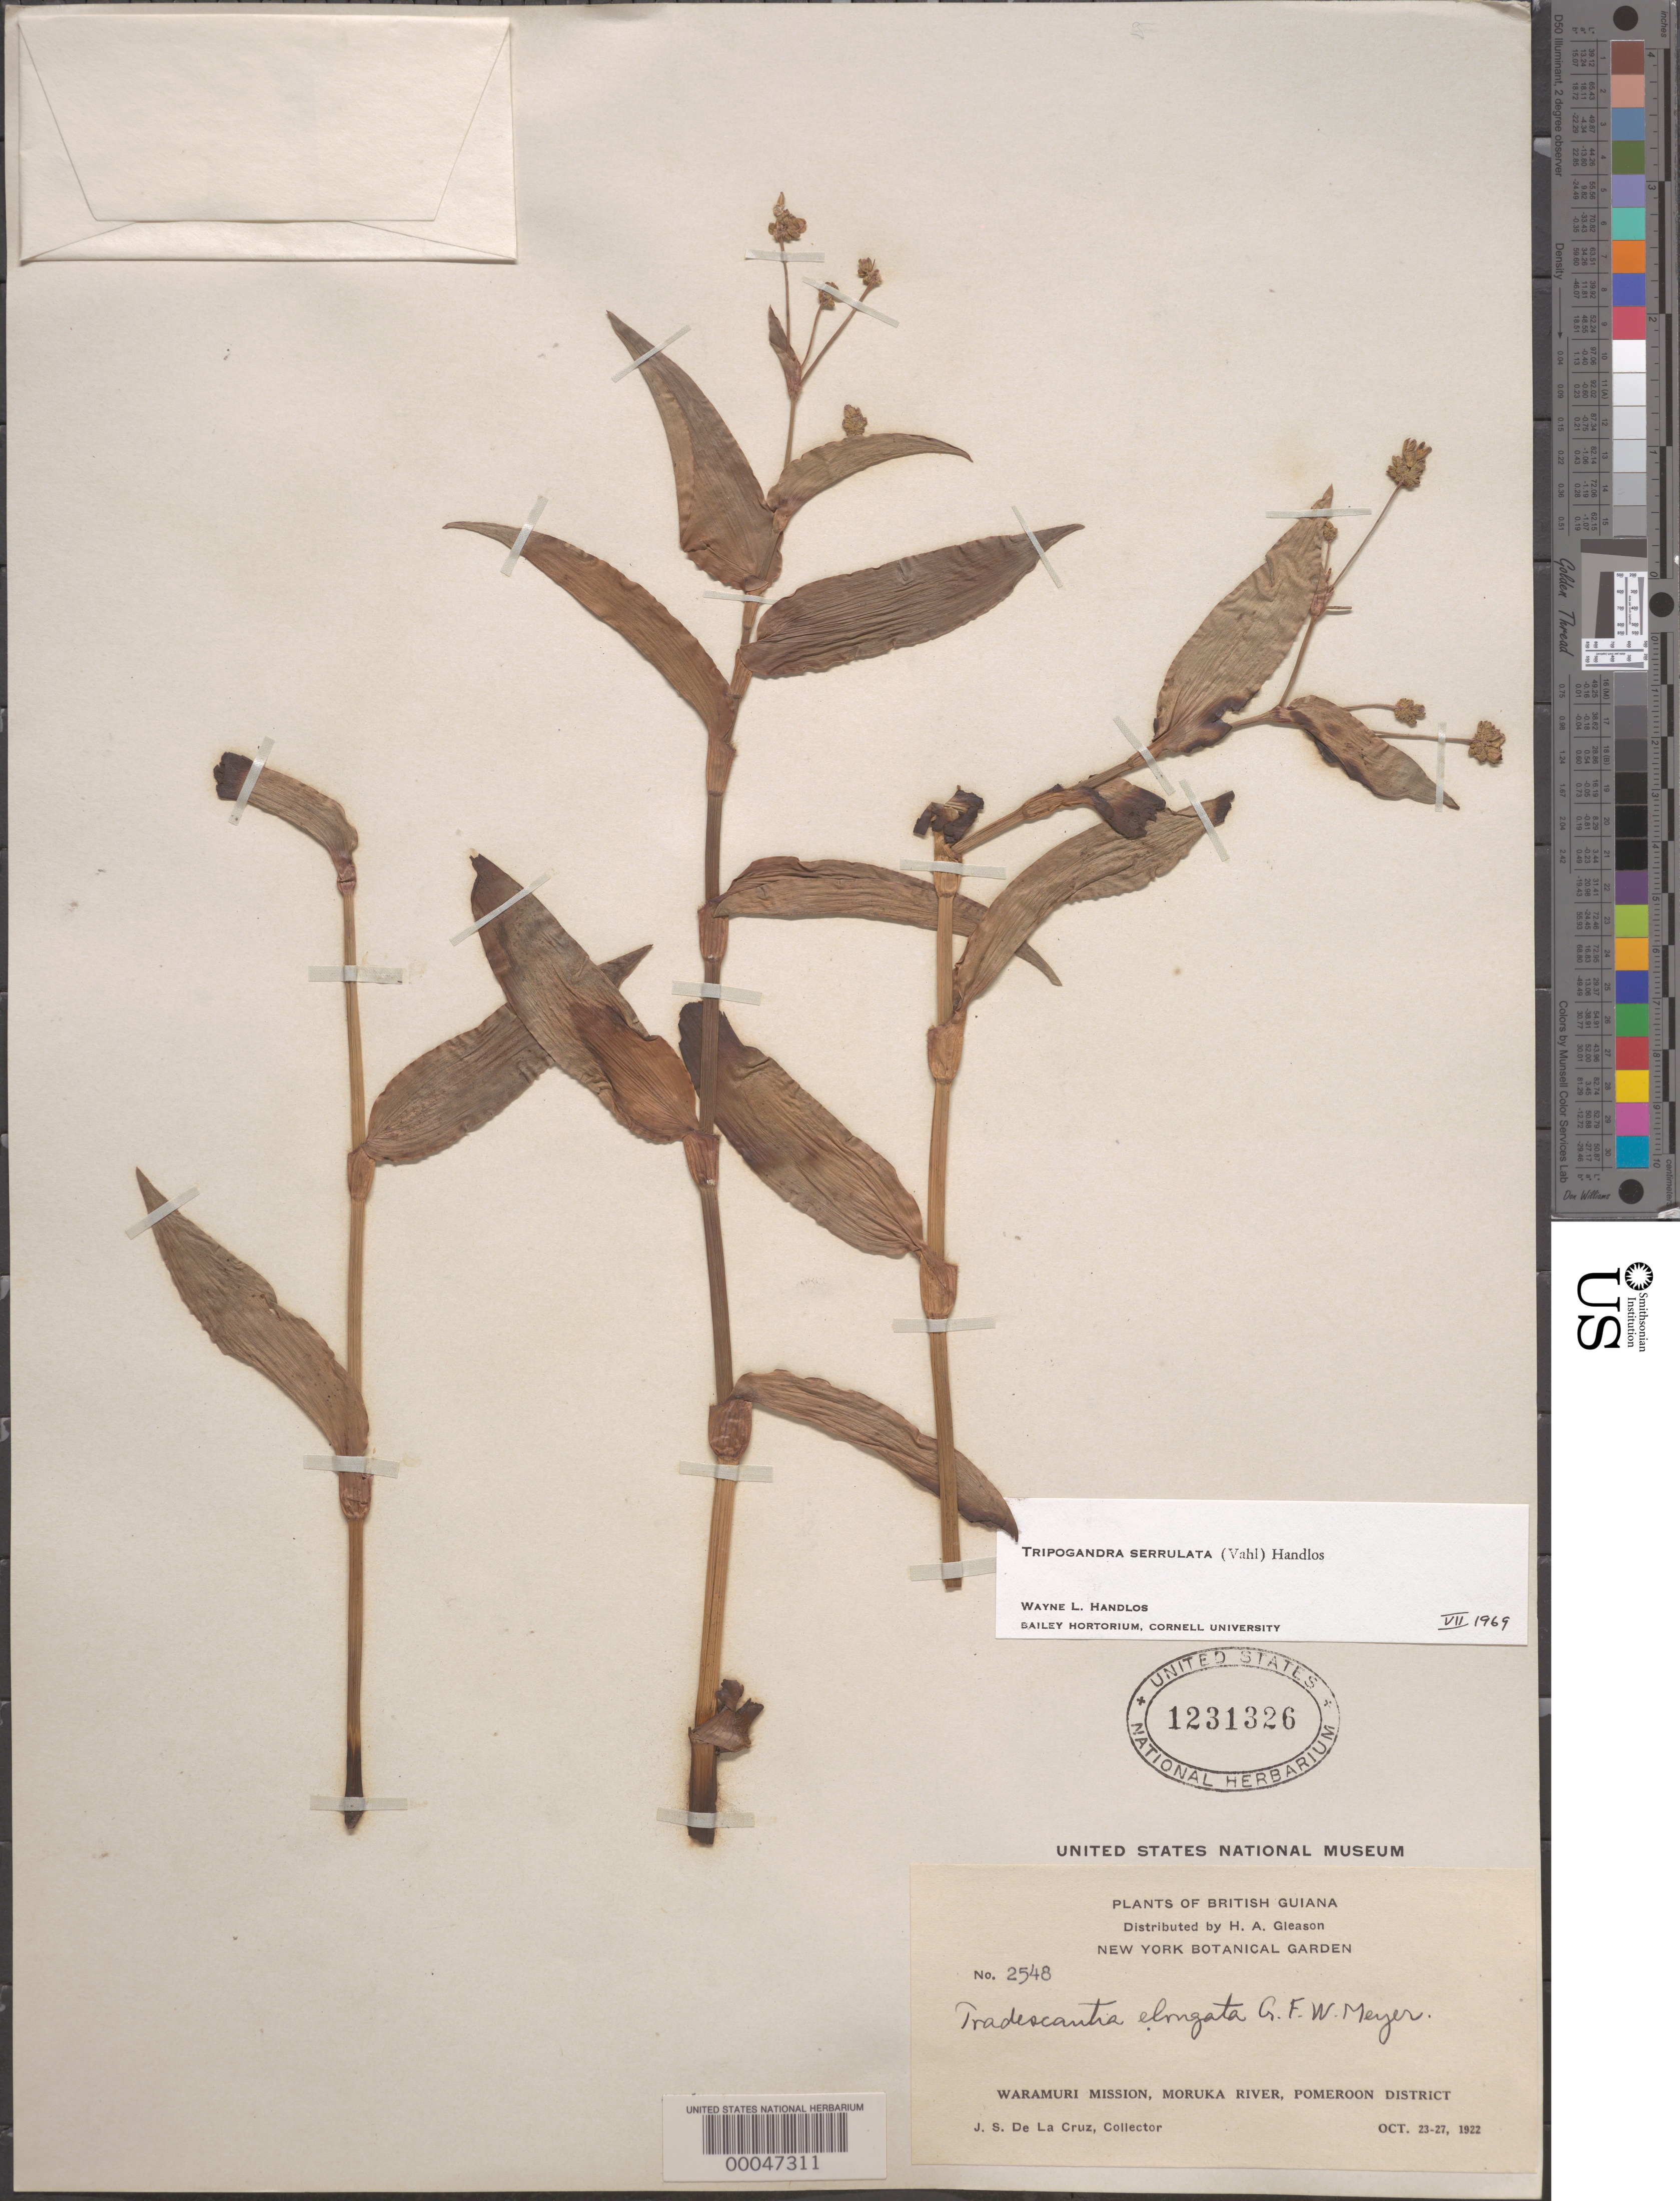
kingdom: Plantae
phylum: Tracheophyta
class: Liliopsida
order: Commelinales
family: Commelinaceae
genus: Tripogandra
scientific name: Tripogandra serrulata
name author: (Vahl) Handlos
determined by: Handlos, W. L.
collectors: J. S. de la Cruz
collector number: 2548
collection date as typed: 23 Oct 1922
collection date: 1922-10-23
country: Guyana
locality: Waramuri mission, moruka river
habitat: Riverbank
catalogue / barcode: US 1231326